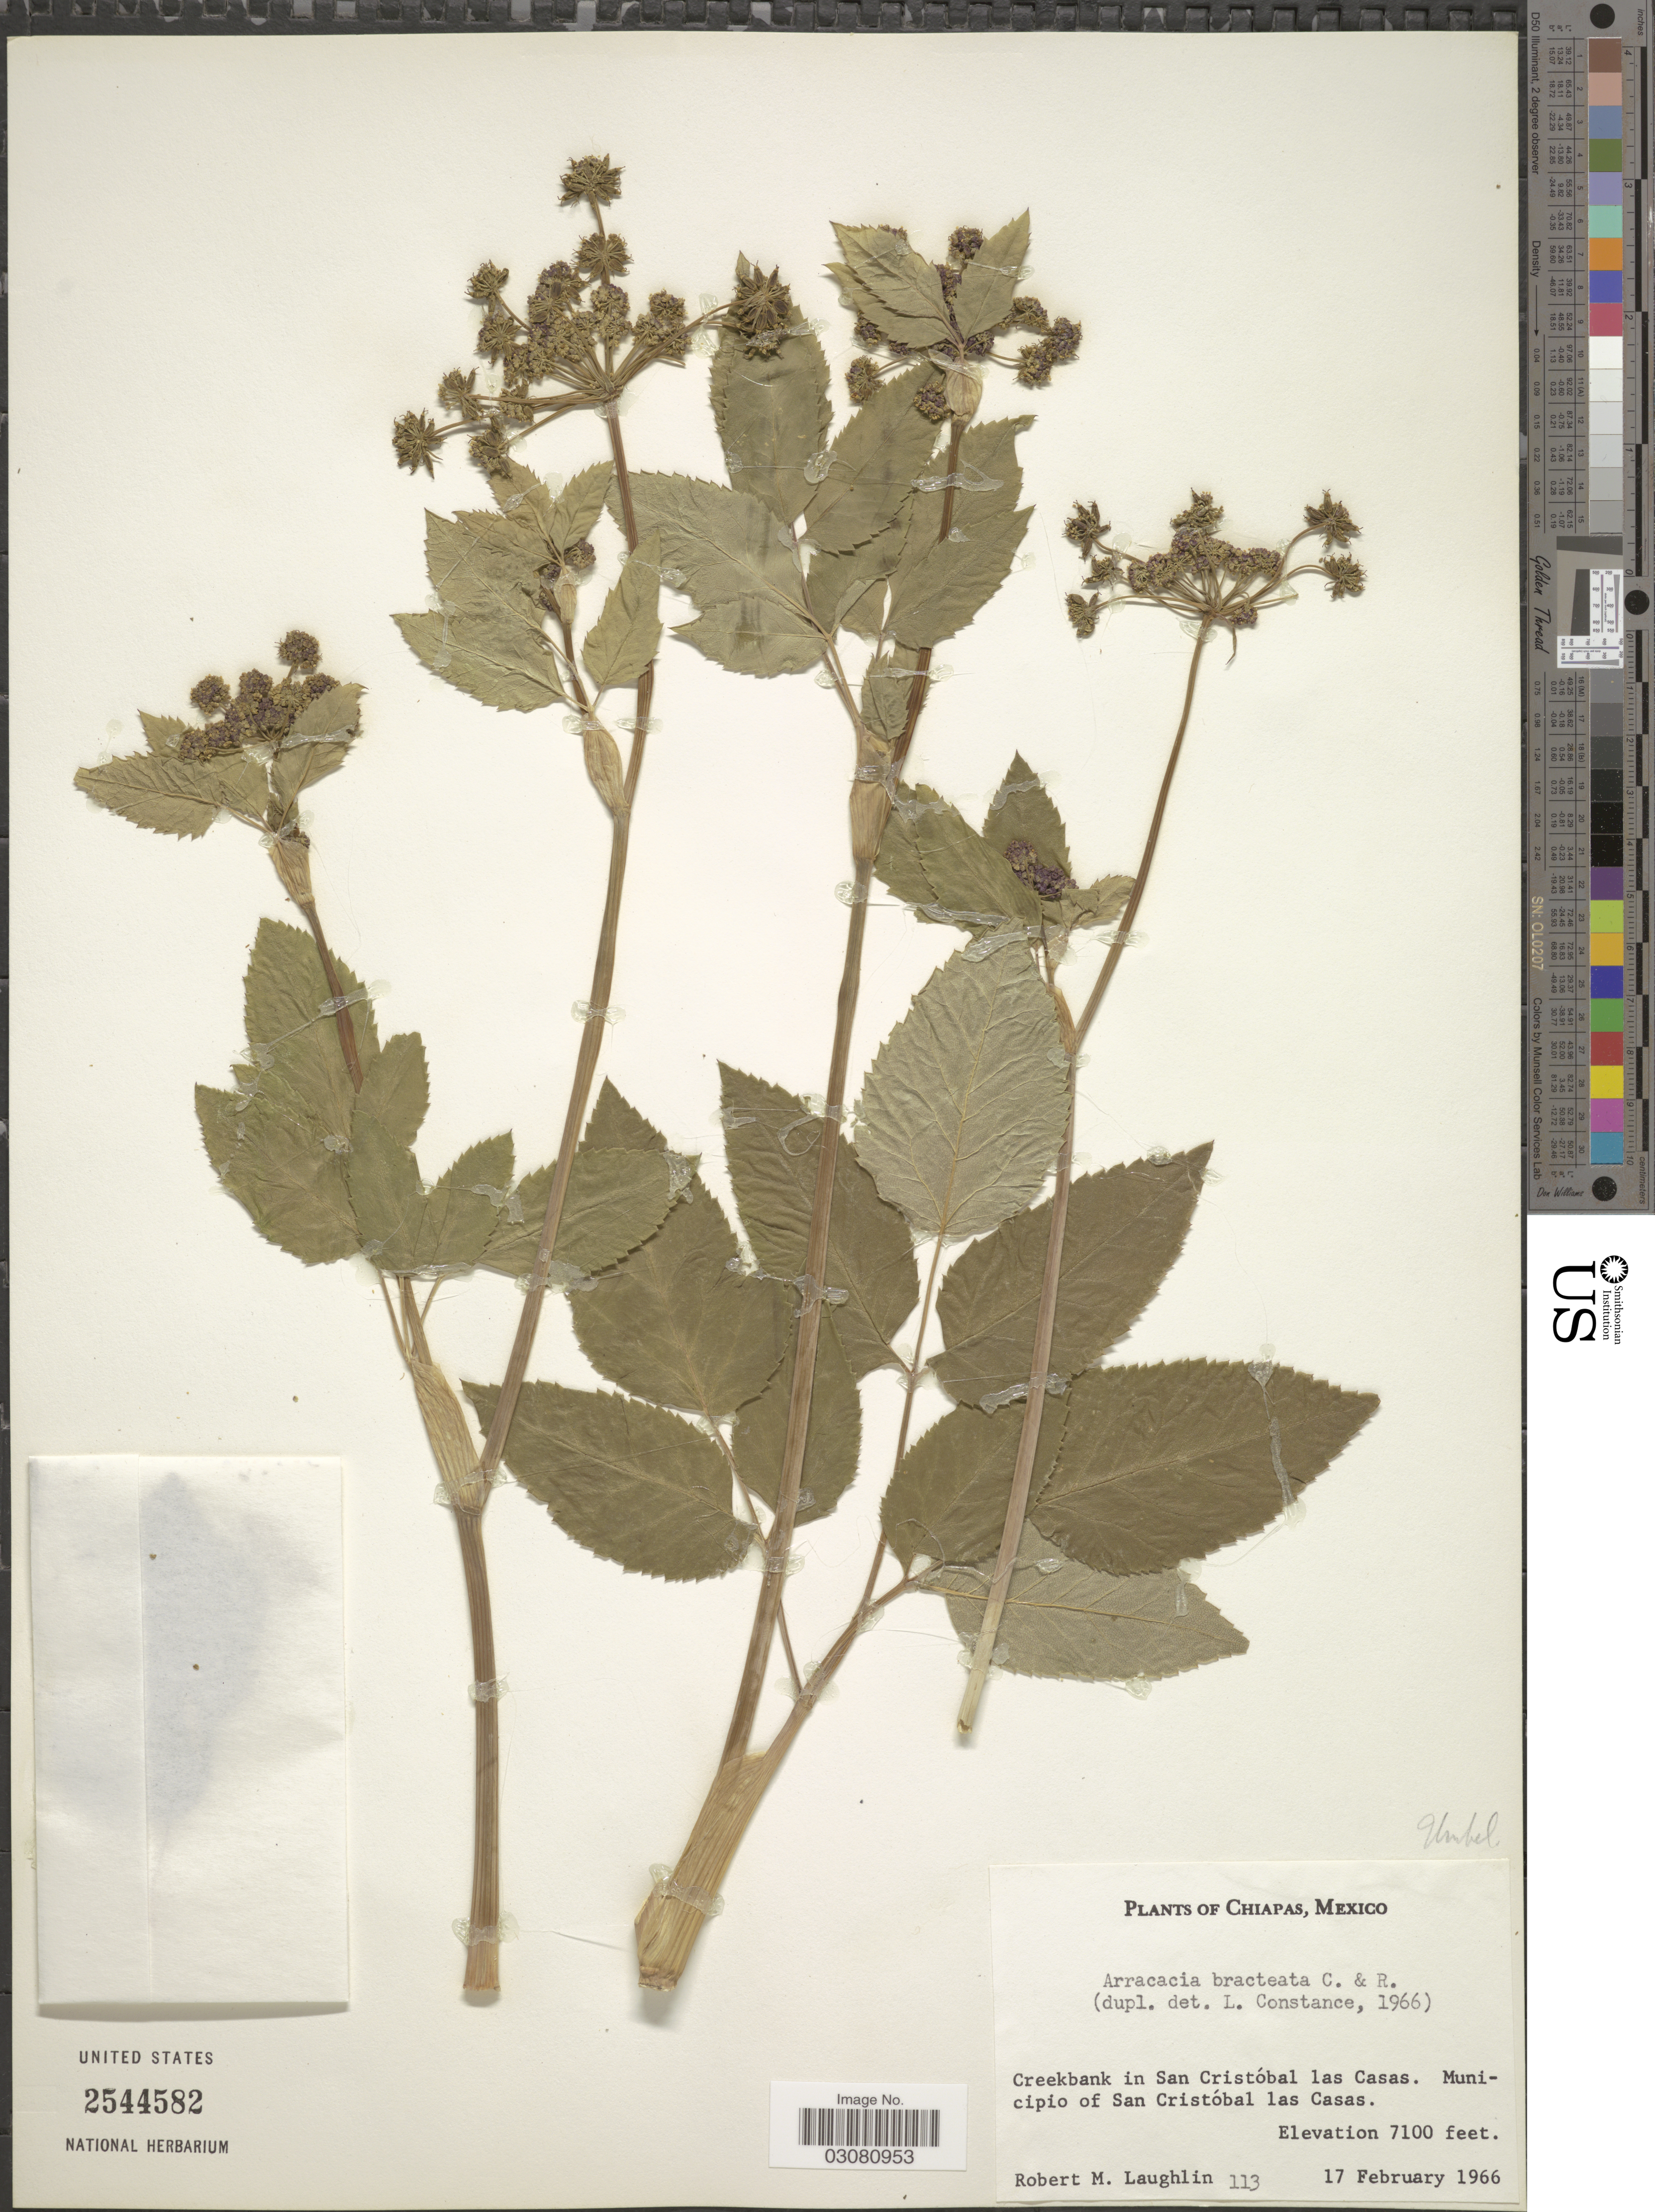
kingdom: Plantae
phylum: Tracheophyta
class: Magnoliopsida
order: Apiales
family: Apiaceae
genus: Arracacia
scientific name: Arracacia bracteata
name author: J.M. Coult. & Rose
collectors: R. M. Laughlin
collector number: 113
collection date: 1966-02-17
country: Mexico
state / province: Chiapas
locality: Creekbank in San Cristóbal las Casas. Municipio of San Cristóbal las Casas.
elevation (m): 2164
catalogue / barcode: US 2544582